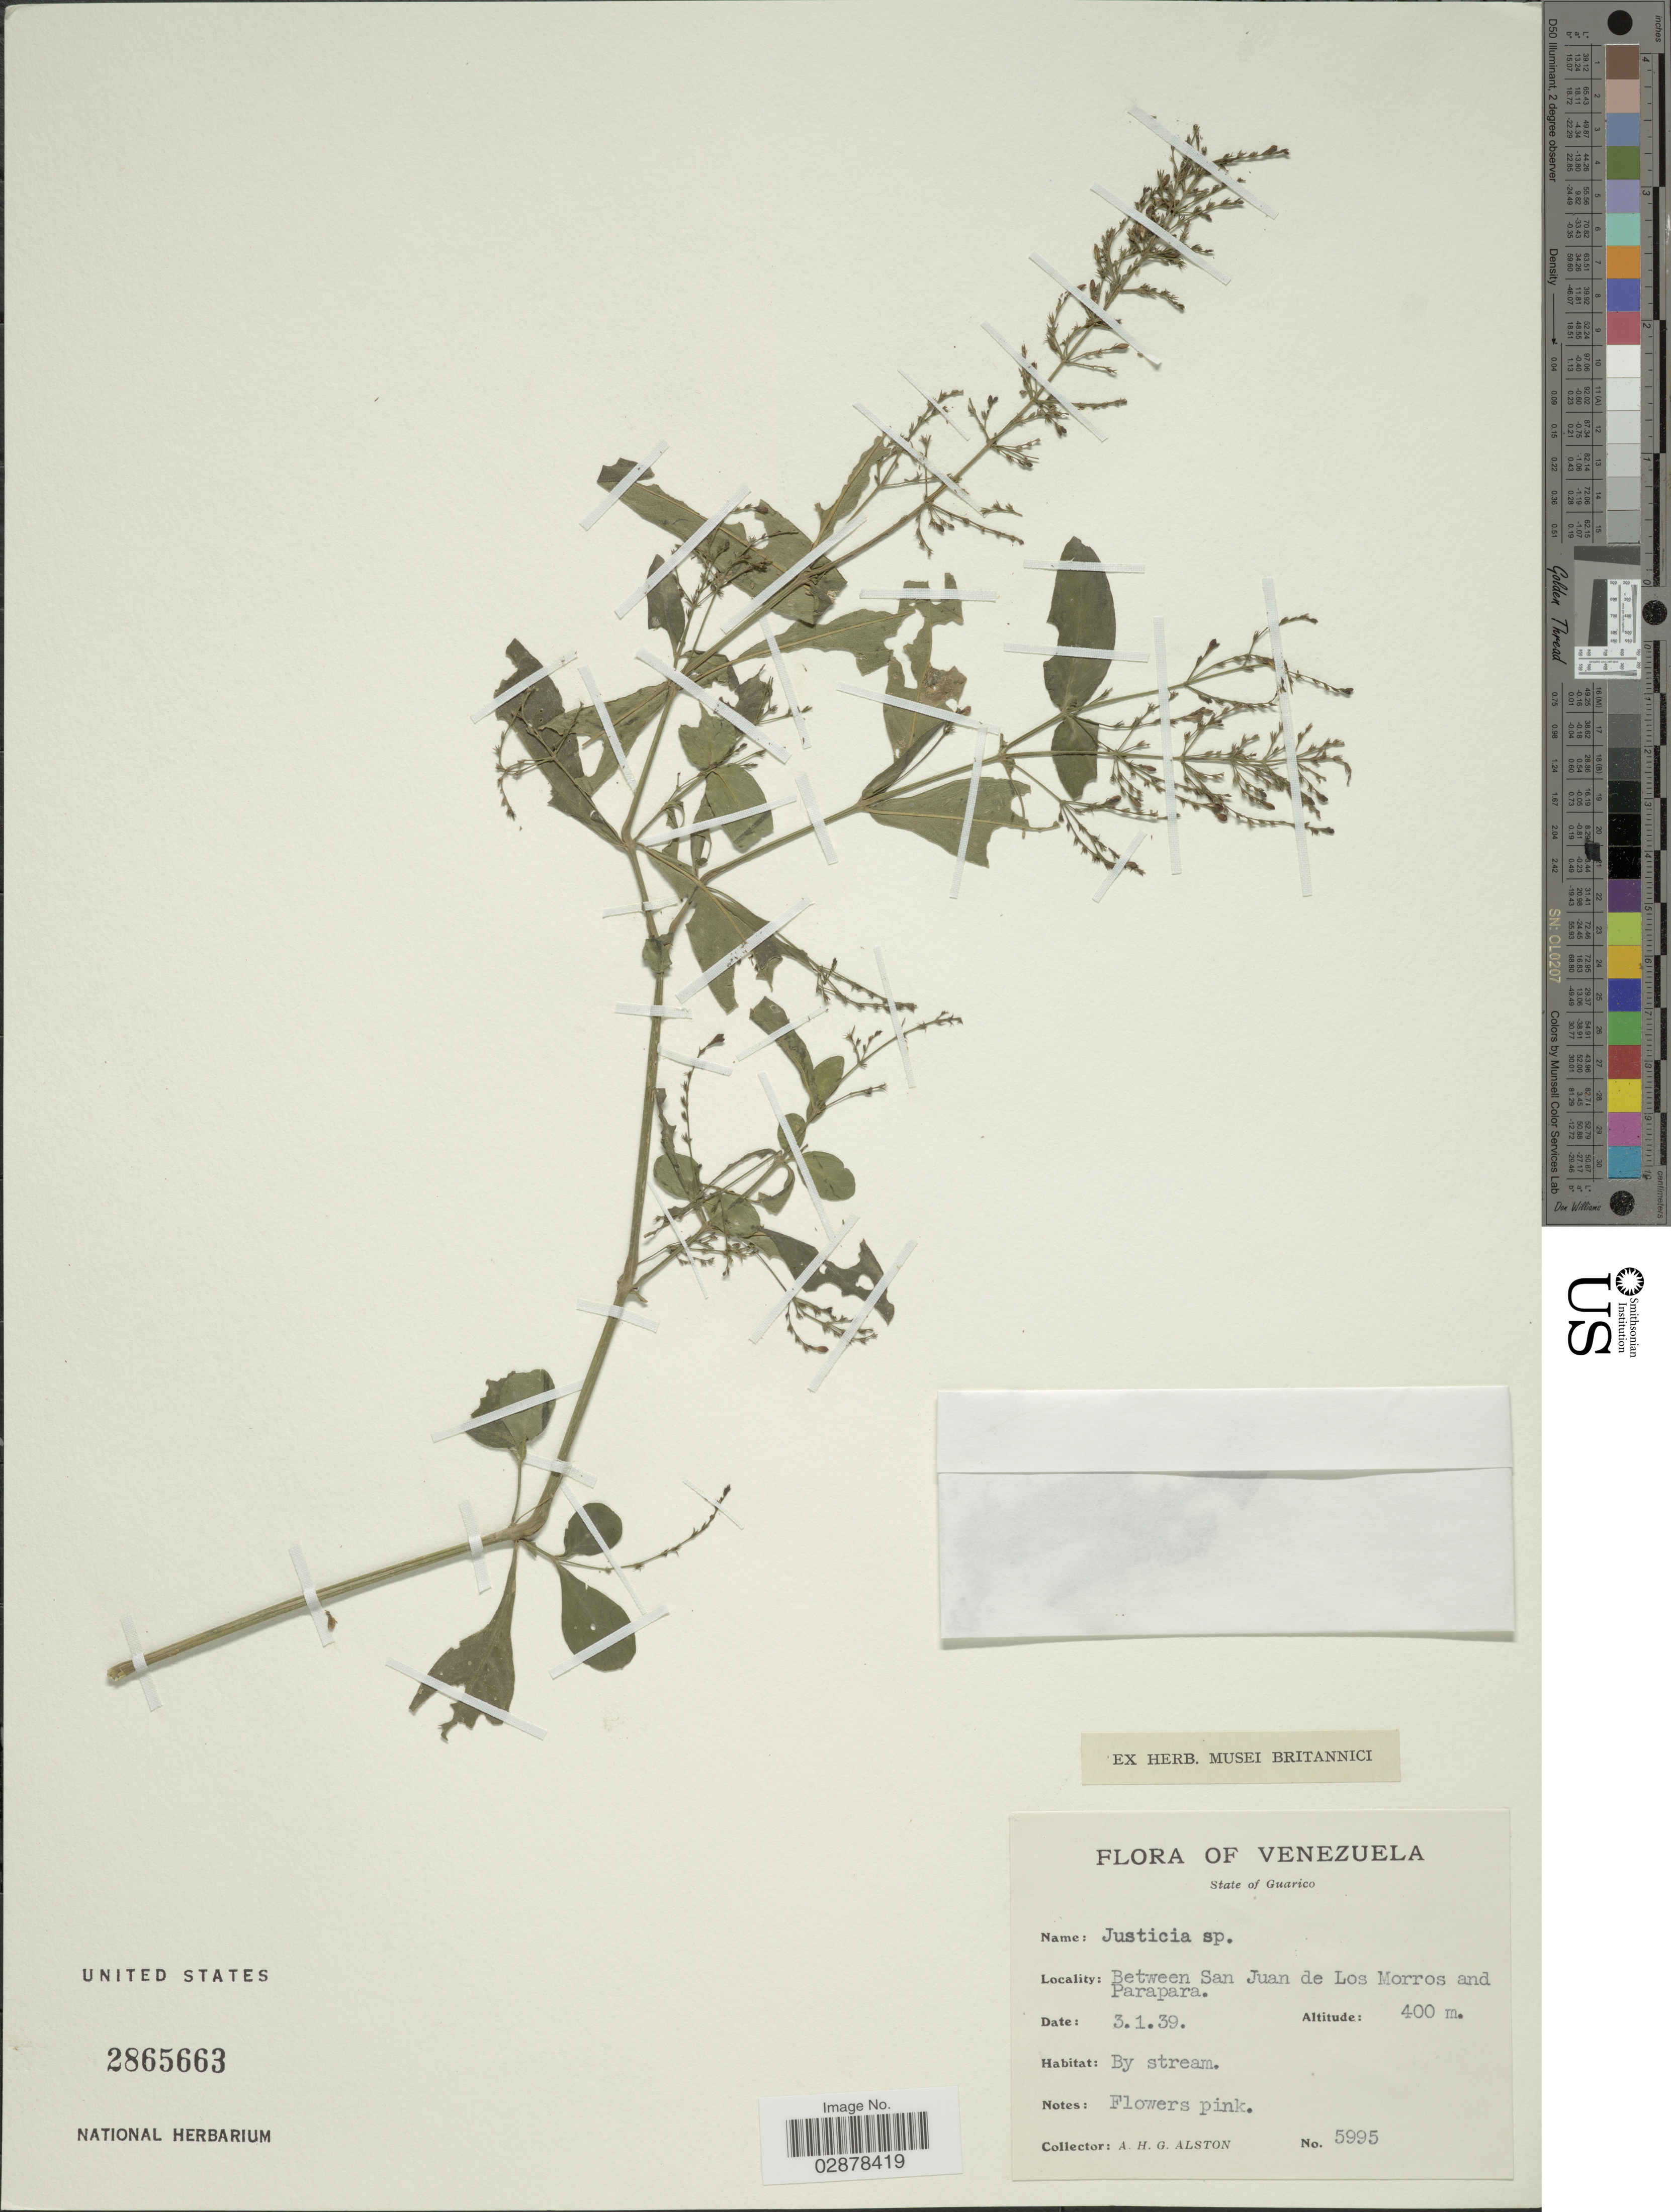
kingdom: Plantae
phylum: Tracheophyta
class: Magnoliopsida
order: Lamiales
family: Acanthaceae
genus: Justicia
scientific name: Justicia comata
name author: (L.) Lam.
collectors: A. H. Alston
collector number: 5995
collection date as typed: Transcribed d/m/y: 3/1/39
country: Venezuela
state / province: Guárico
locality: Between San Juan de Los Morros and Parapara.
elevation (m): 400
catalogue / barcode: US 2865663